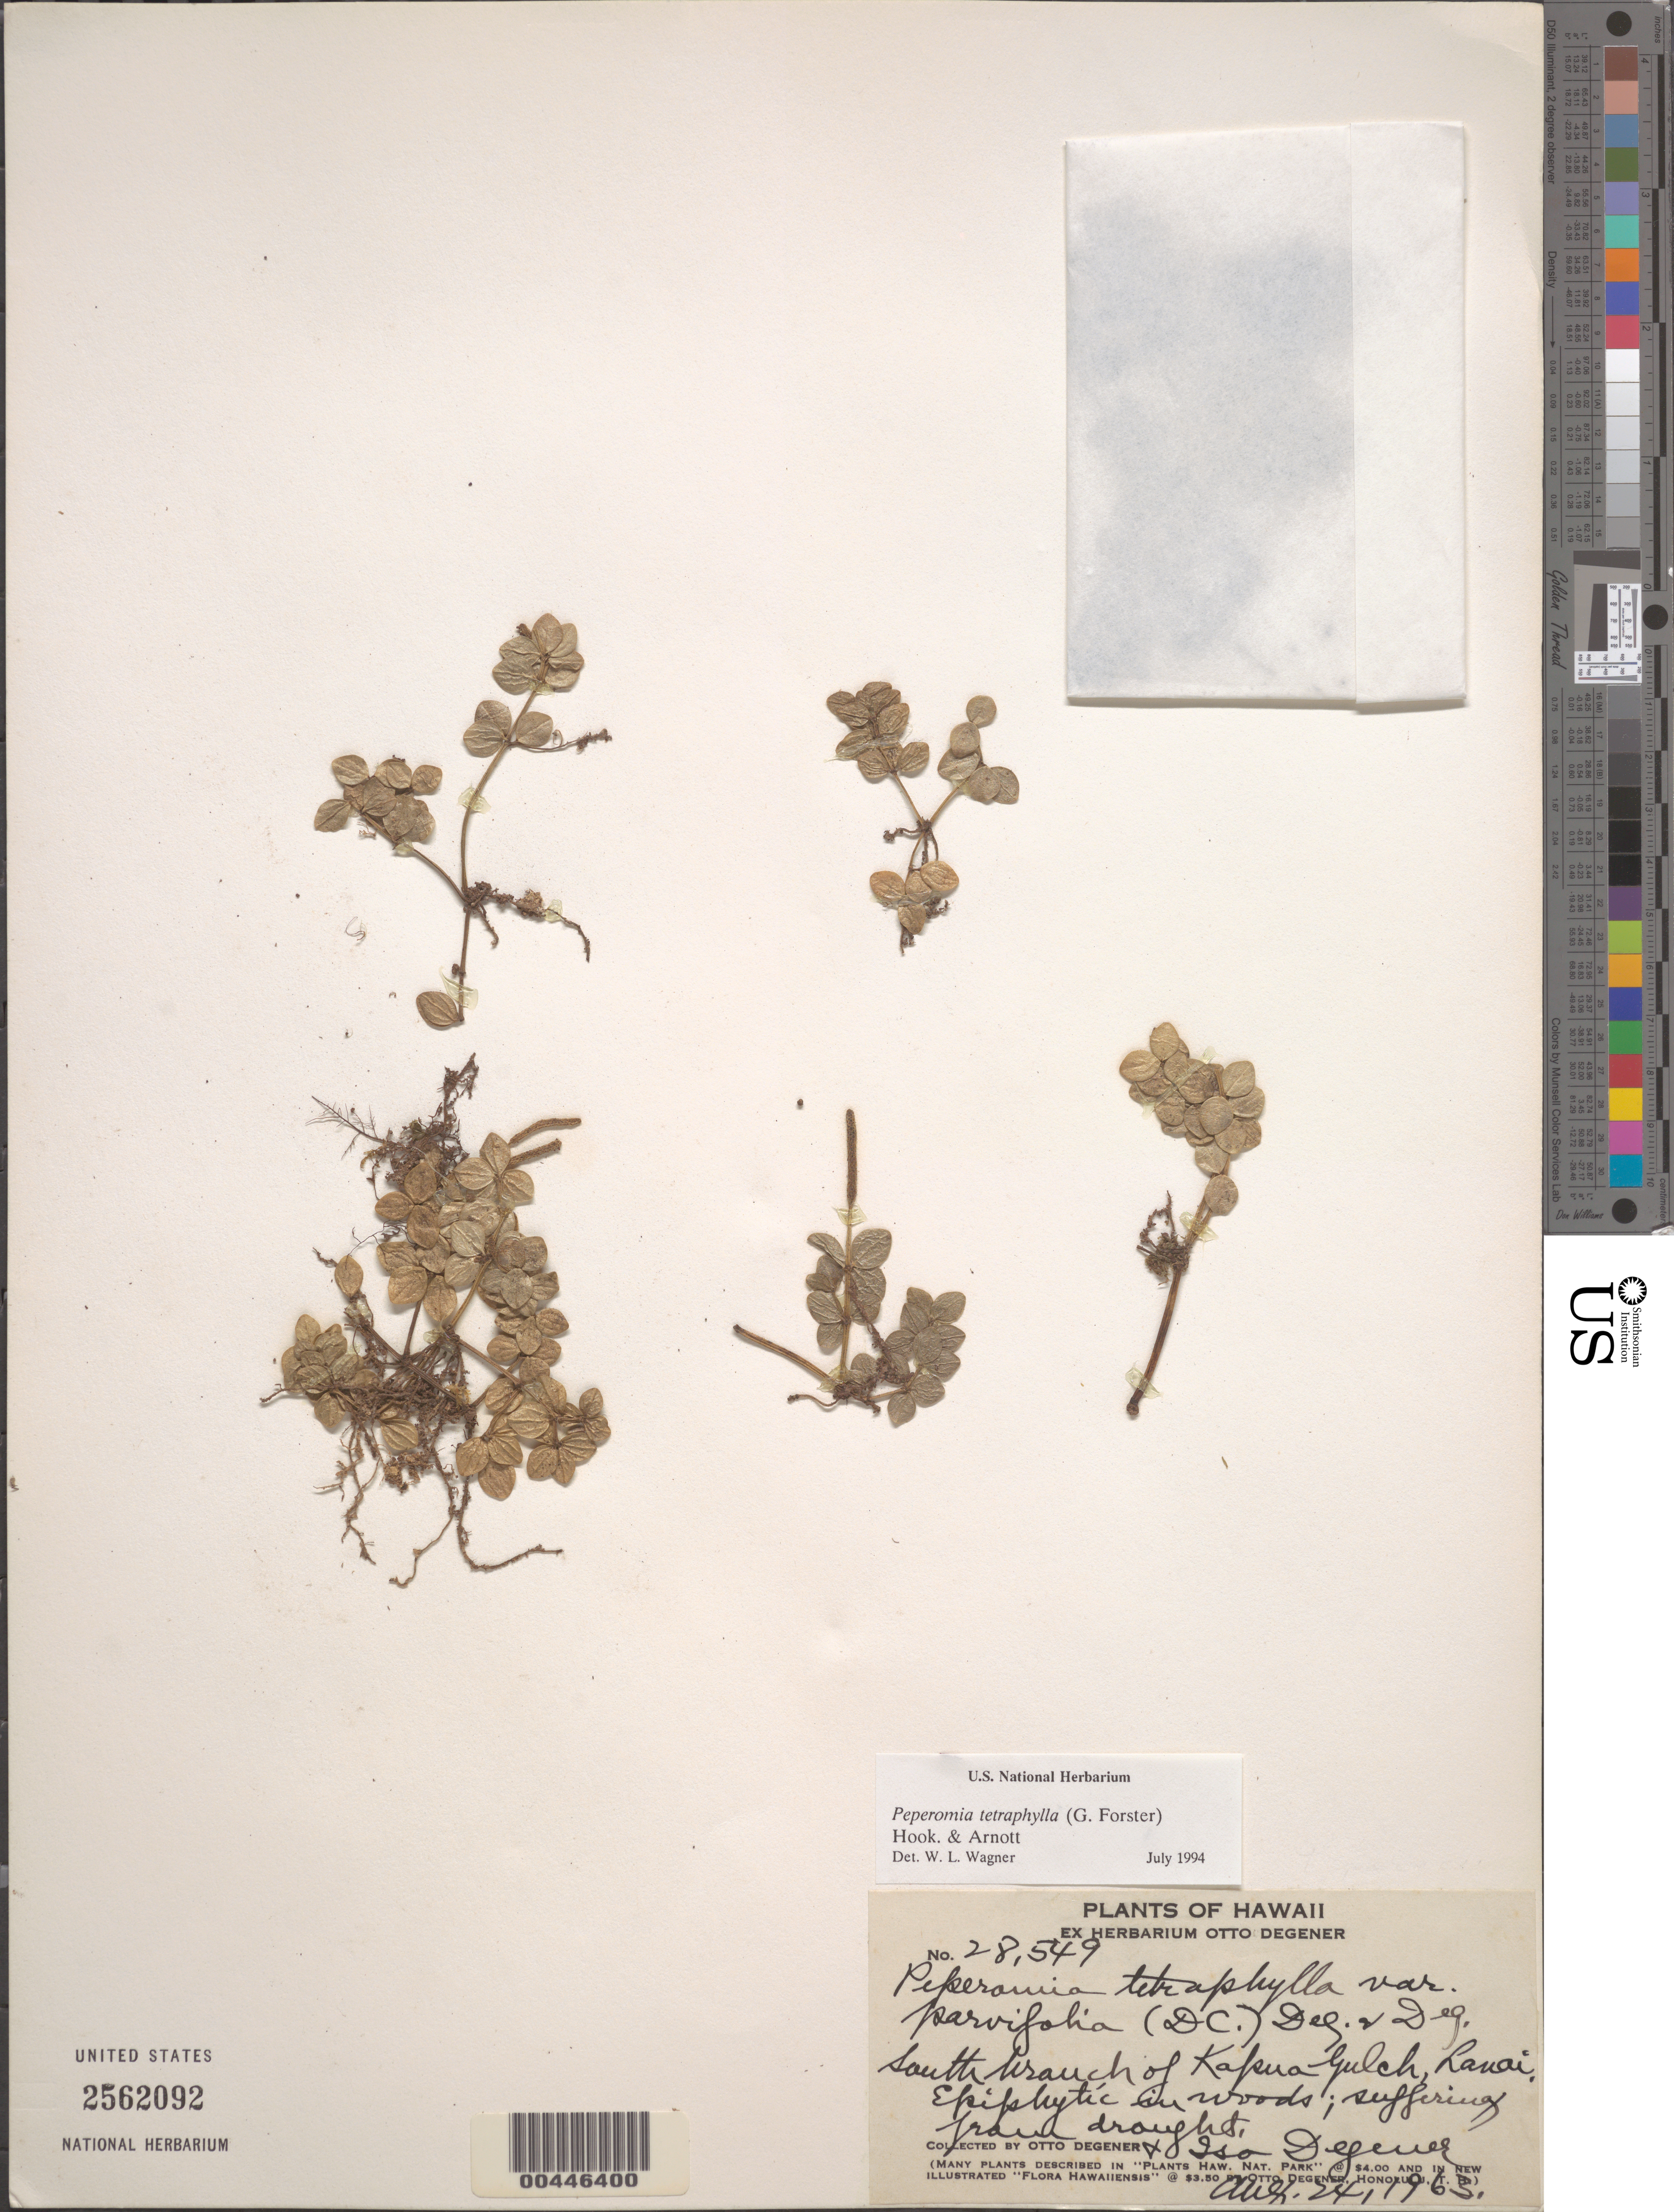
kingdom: Plantae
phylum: Tracheophyta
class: Magnoliopsida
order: Piperales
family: Piperaceae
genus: Peperomia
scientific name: Peperomia trichopus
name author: Trel. in J.F. Macbr.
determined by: Wagner, W. L., (BOT), Smithsonian Institution - National Museum of Natural History (UNITED STATES)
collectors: O. Degener & I. Degener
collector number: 28549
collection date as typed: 24 Aug 1963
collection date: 1963-08-24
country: United States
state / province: Hawaii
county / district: Maui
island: Lana'i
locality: S branch of Kapua Gulch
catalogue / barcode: US 2562092